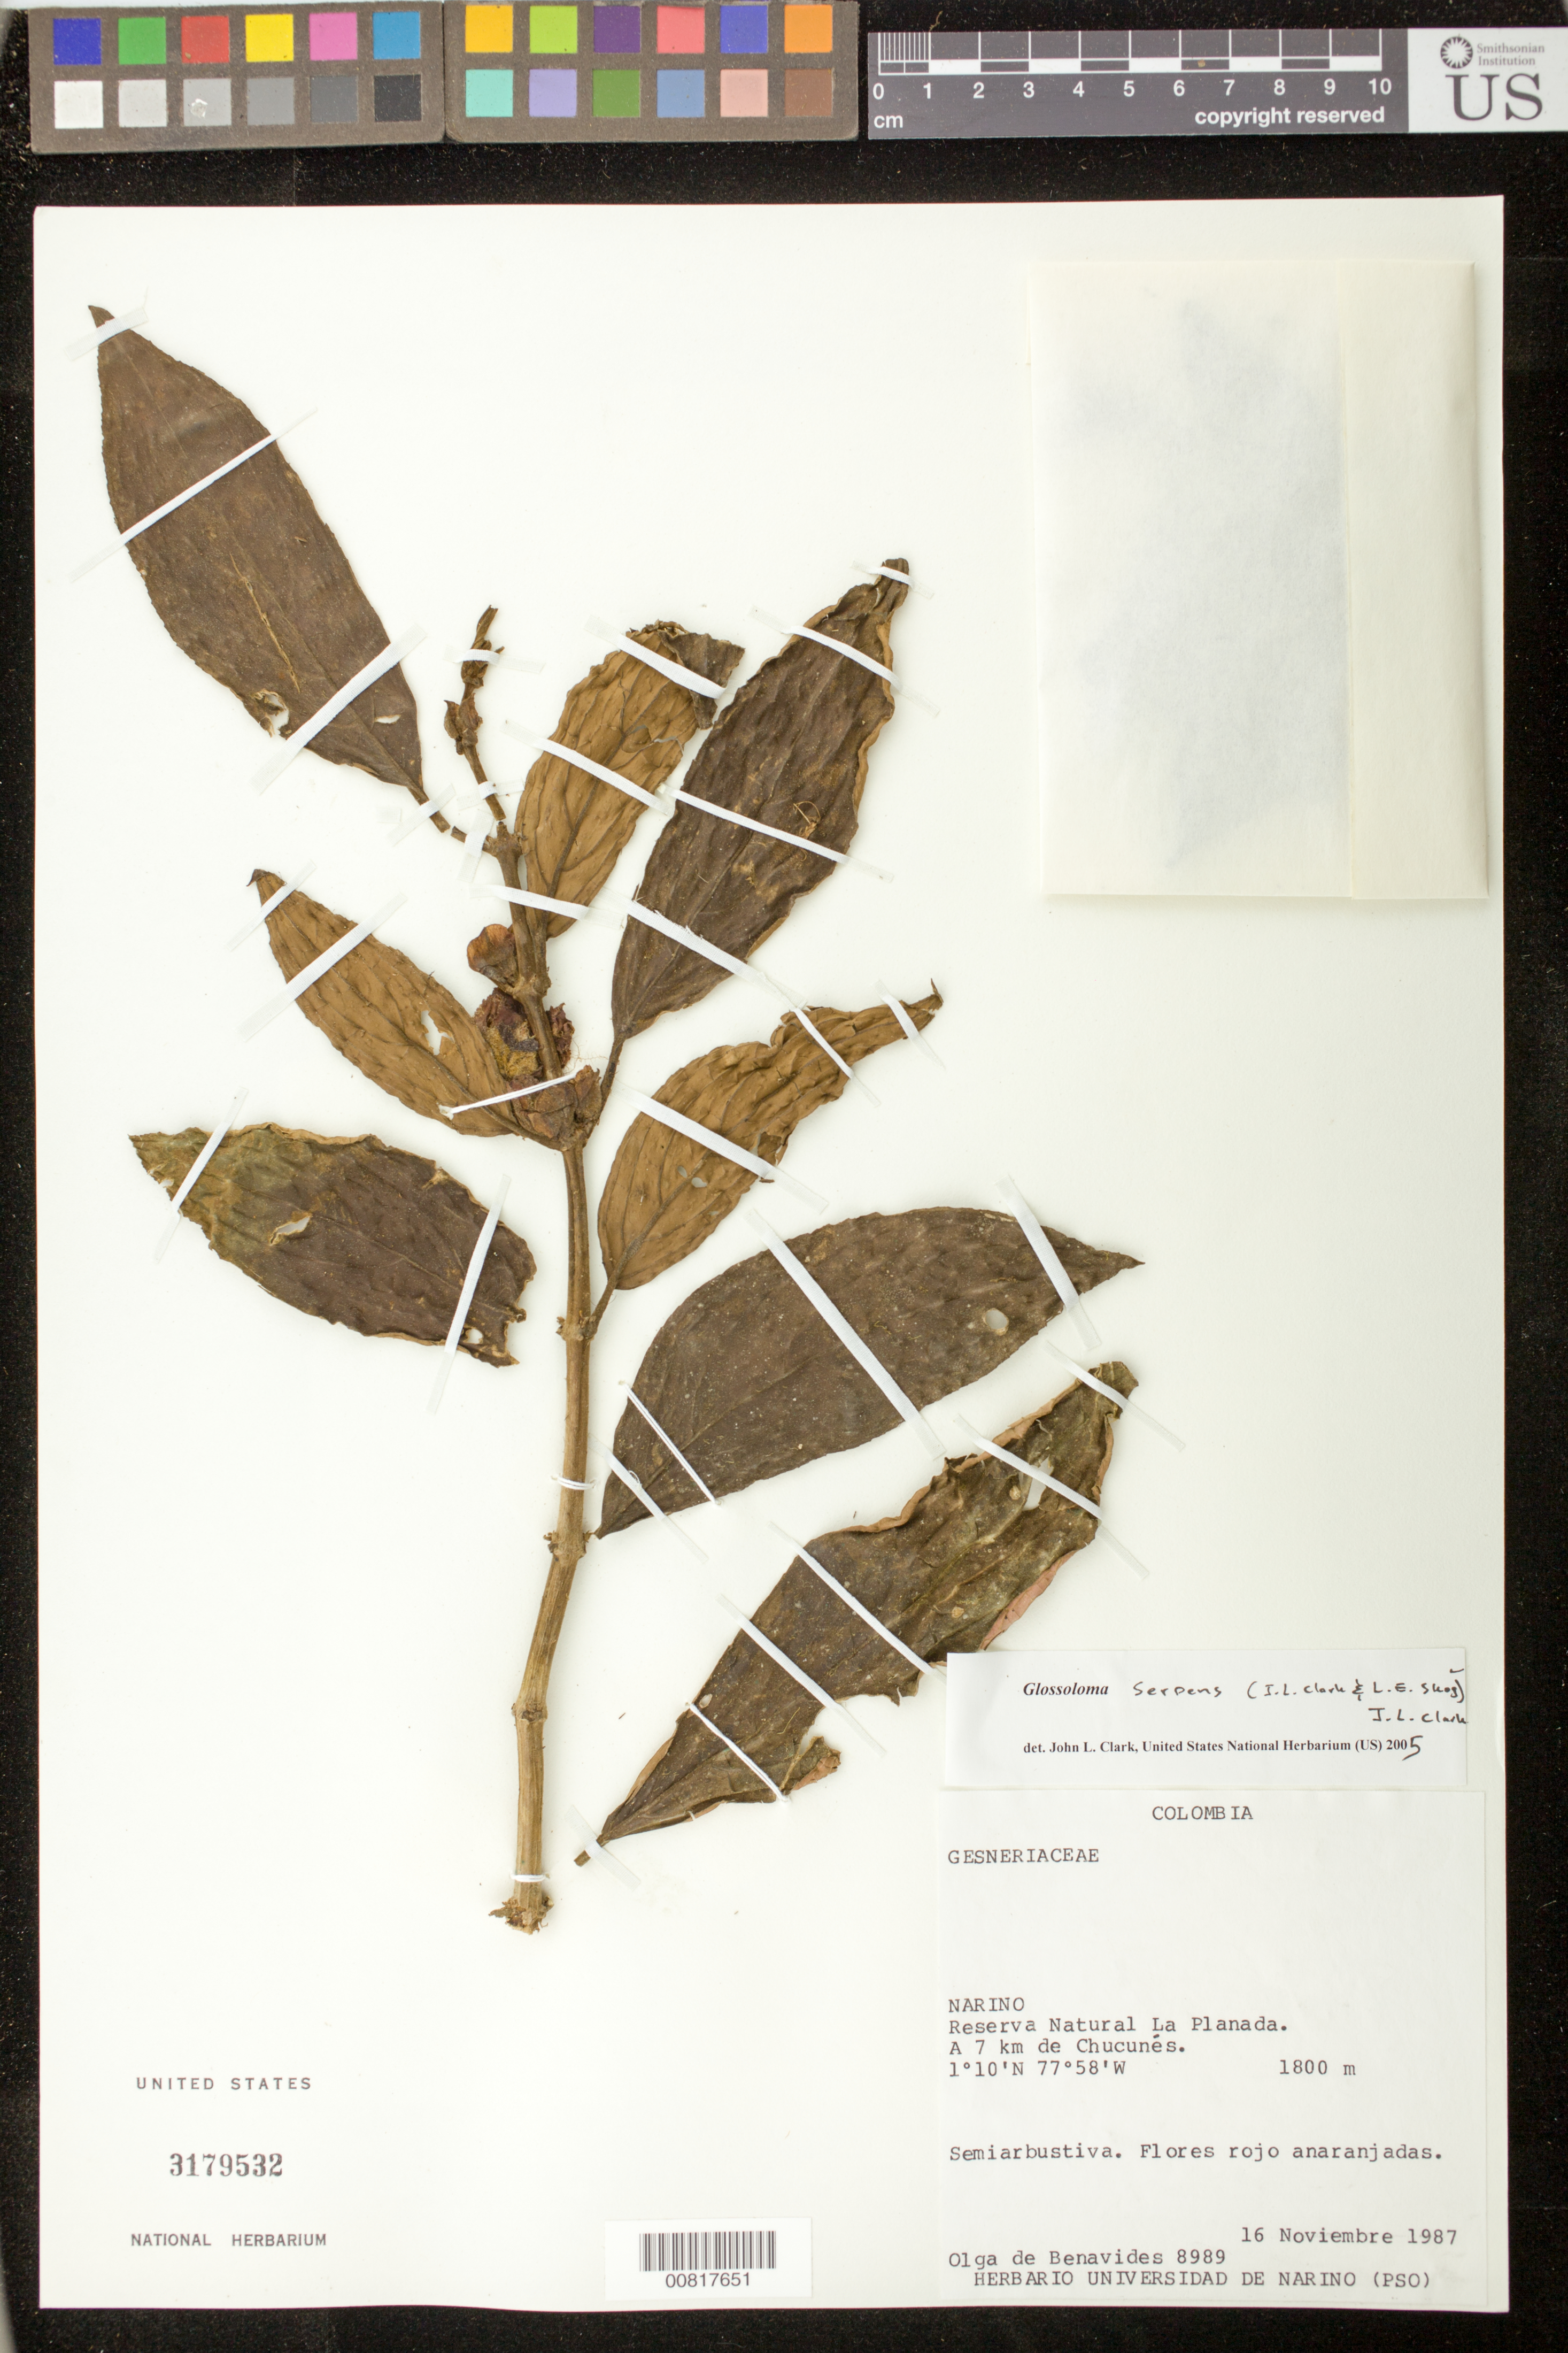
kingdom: Plantae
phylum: Tracheophyta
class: Magnoliopsida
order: Lamiales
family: Gesneriaceae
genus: Glossoloma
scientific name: Glossoloma serpens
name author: (J.L. Clark & L.E. Skog) J.L. Clark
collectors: Olga S. de Benavides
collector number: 8989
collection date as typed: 16 Nov 1987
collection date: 1987-11-16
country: Colombia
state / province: Nariño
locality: Reserva Natural La Planada. A 7 km de Chucunés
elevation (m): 1800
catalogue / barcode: US 3179532